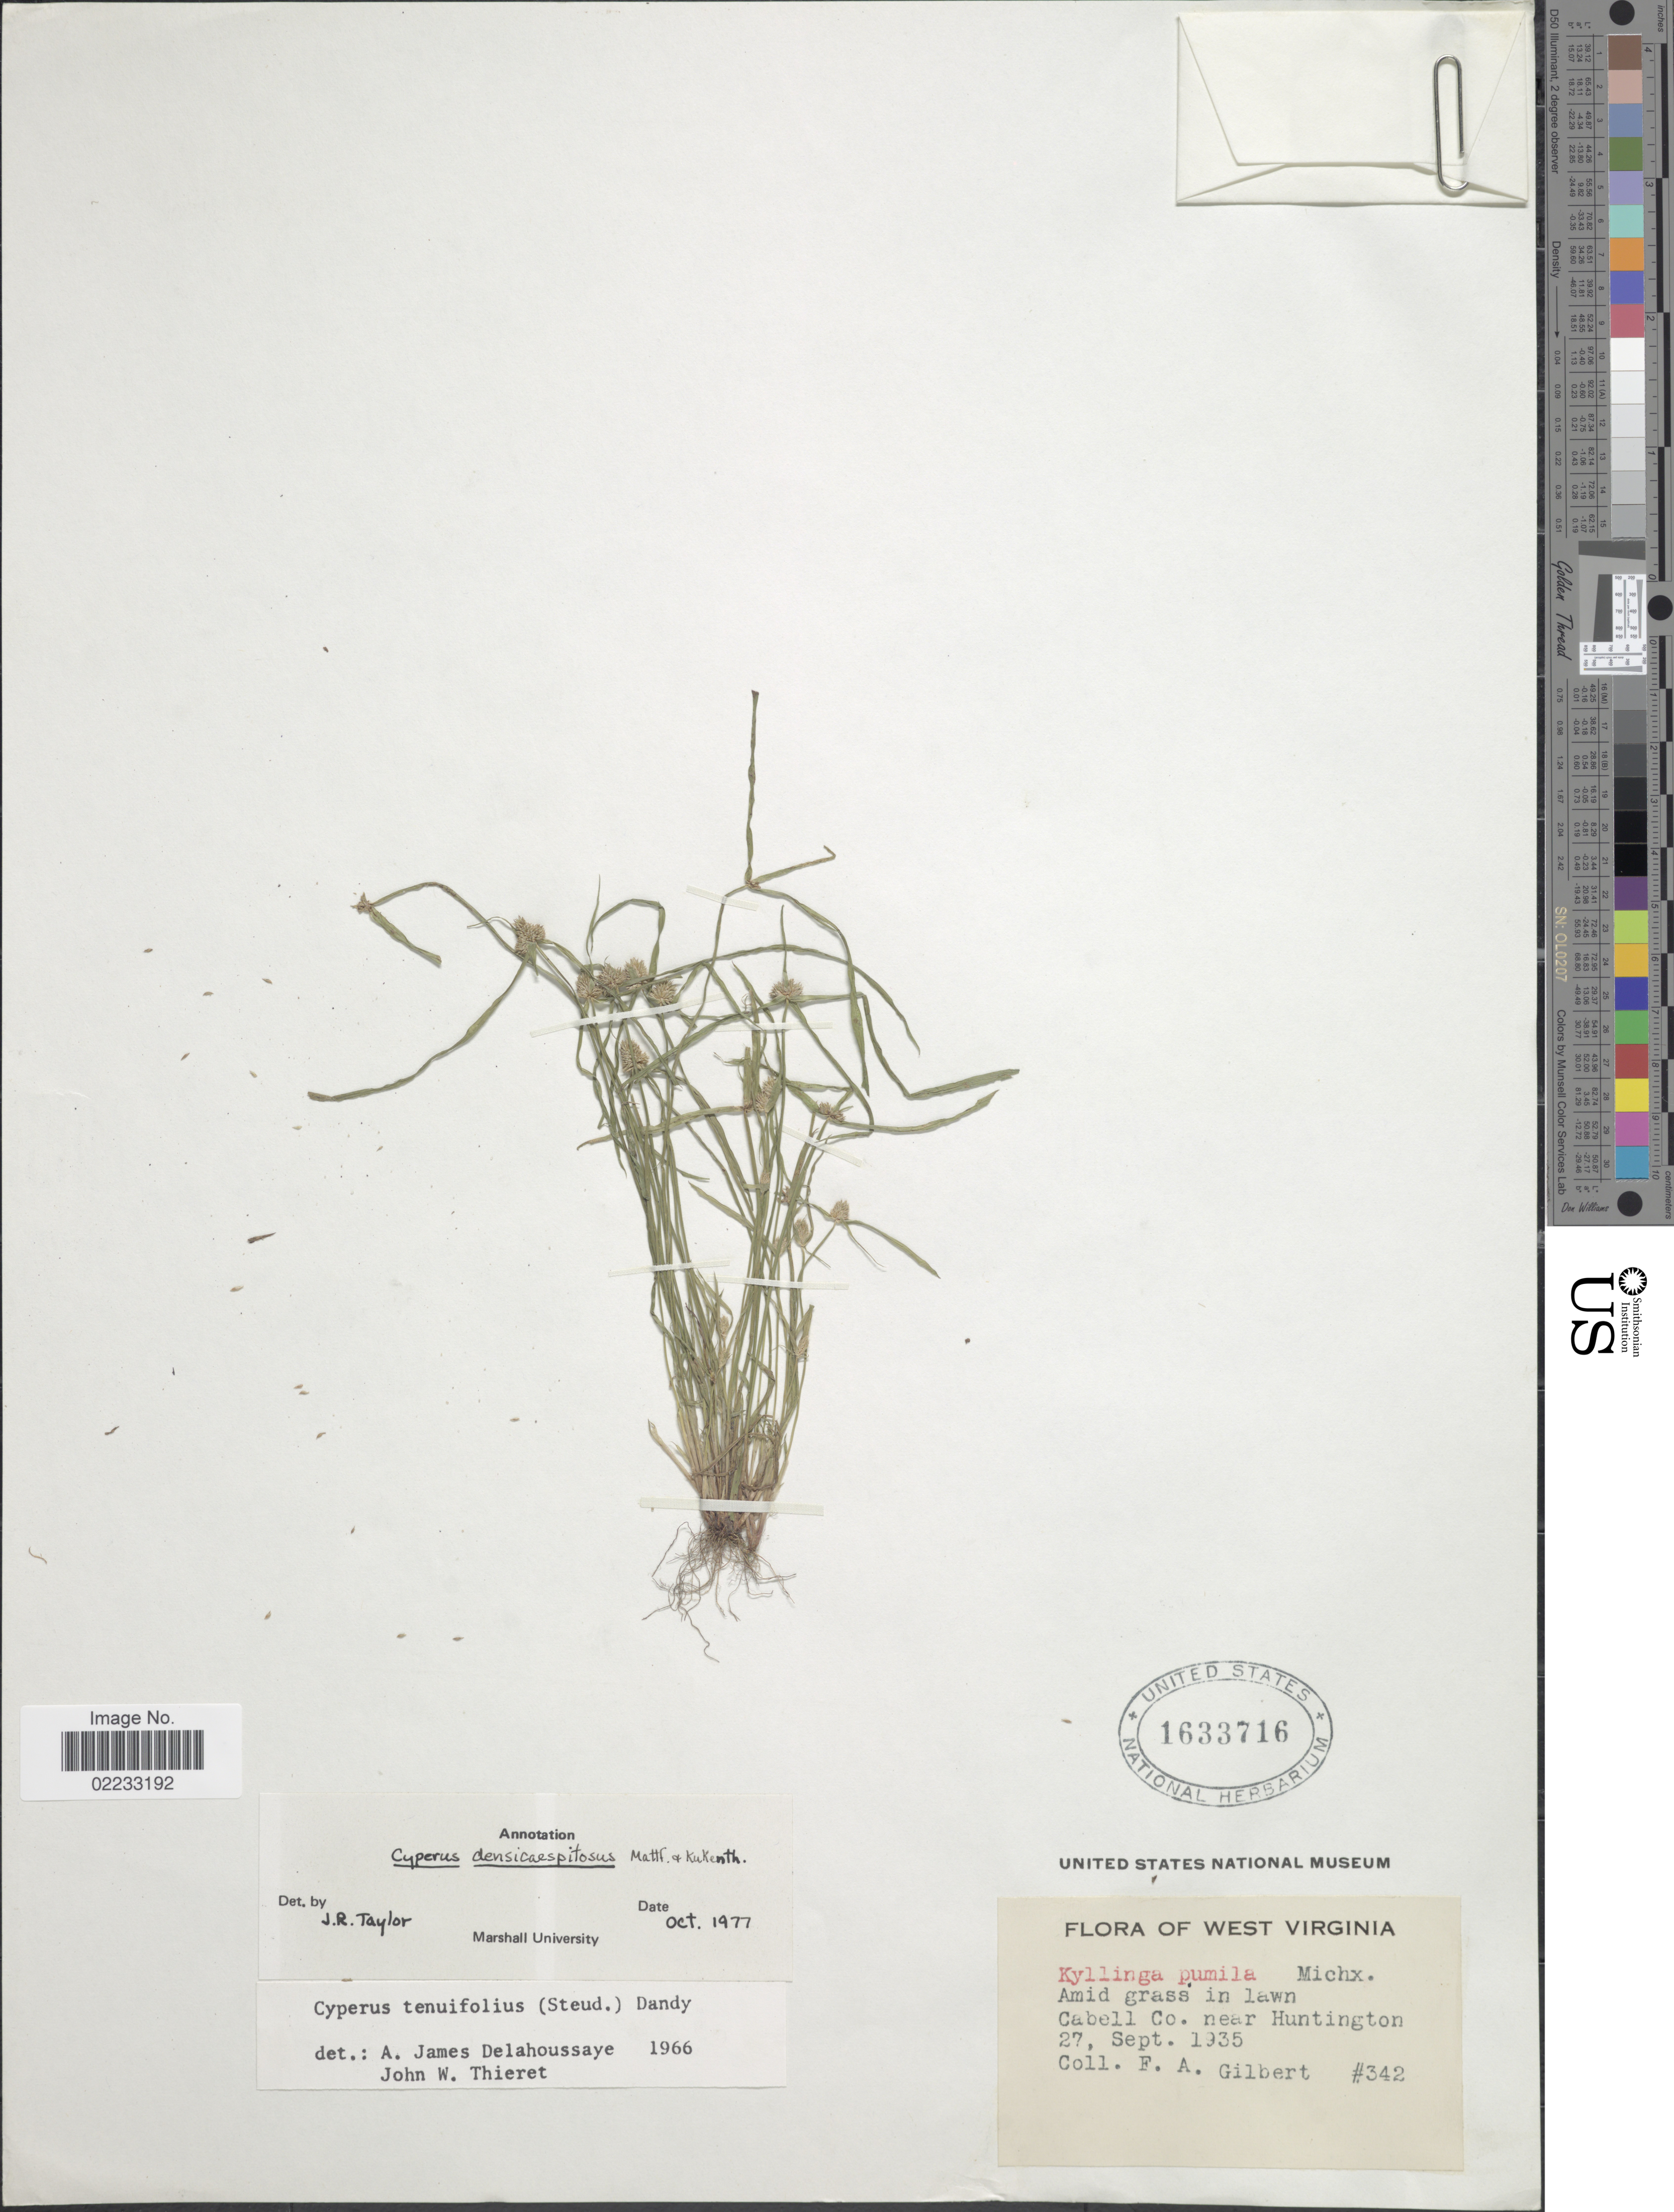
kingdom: Plantae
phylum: Tracheophyta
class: Liliopsida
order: Poales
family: Cyperaceae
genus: Cyperus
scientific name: Cyperus hortensis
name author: (Salzm. ex Steud.) Dorr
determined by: Strong, Mark T., (BOT), Smithsonian Institution - National Museum of Natural History (UNITED STATES)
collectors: F. A. Gilbert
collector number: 342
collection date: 1935-09-27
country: United States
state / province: West Virginia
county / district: Cabell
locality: Amid grass in lawn, Cabell Co. near Huntington.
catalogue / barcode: US 1633716